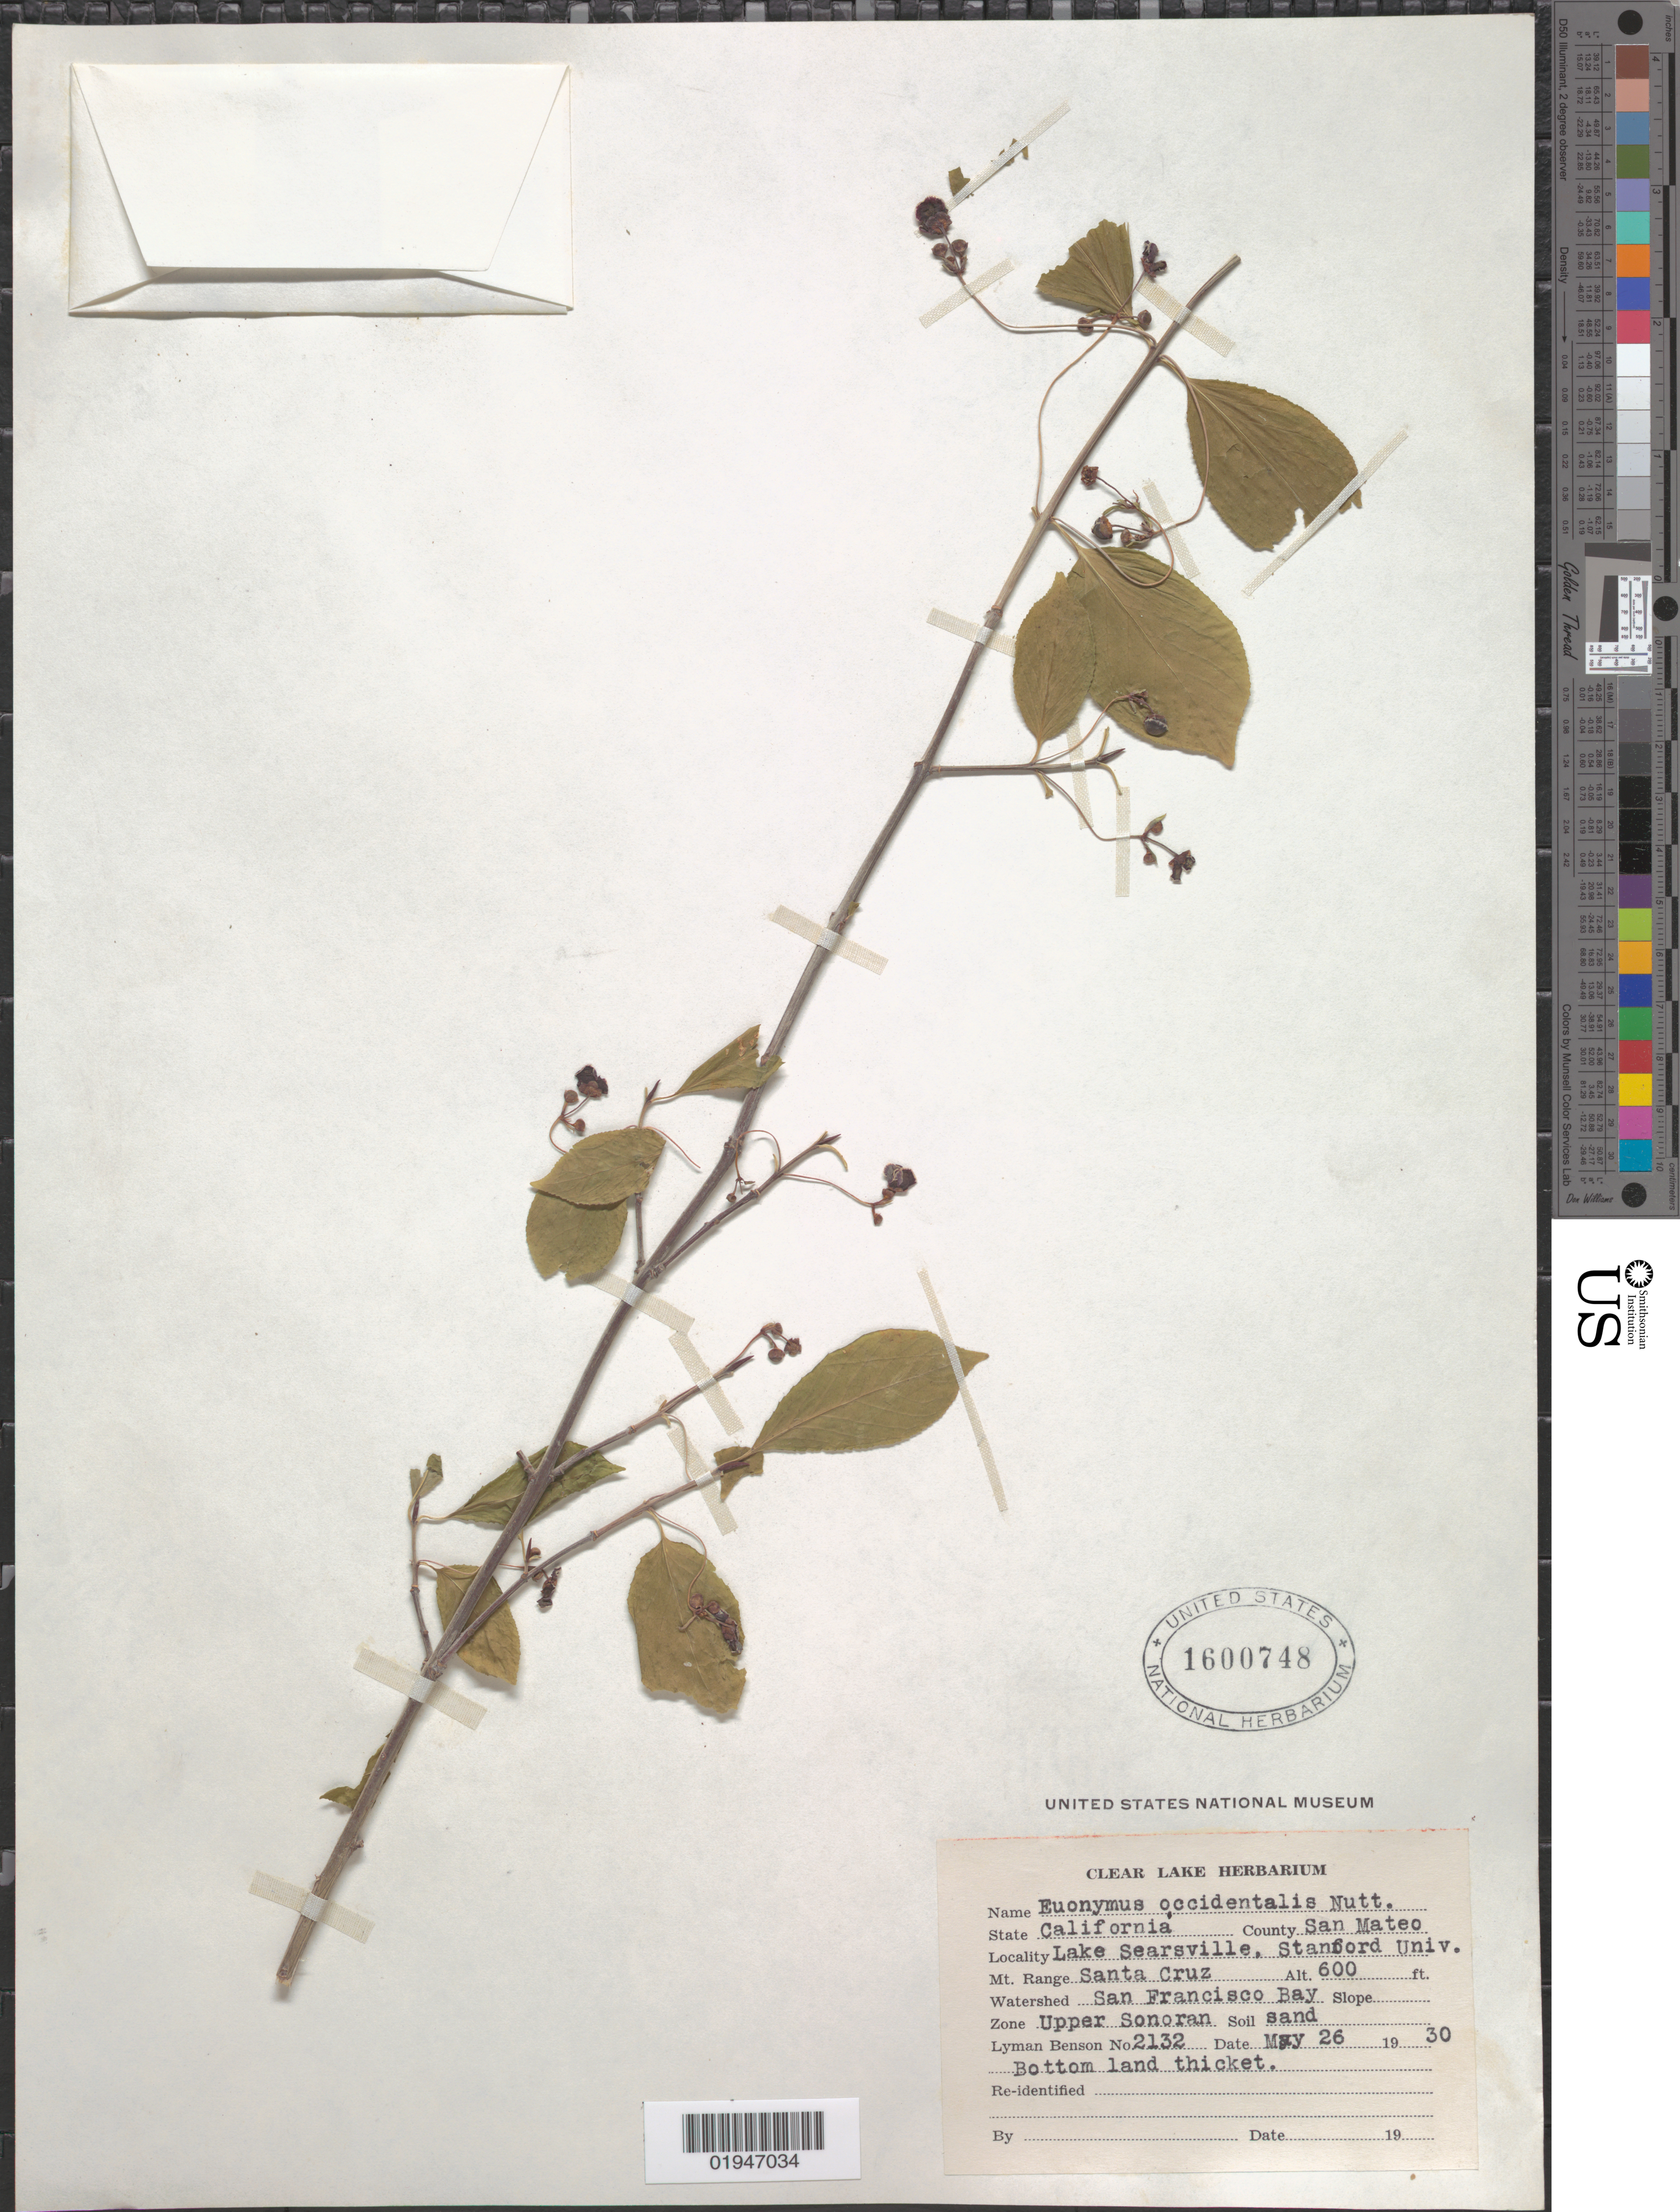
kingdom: Plantae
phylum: Tracheophyta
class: Magnoliopsida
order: Celastrales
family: Celastraceae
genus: Euonymus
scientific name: Euonymus occidentalis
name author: Nutt. ex Torr.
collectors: L. D. Benson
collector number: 2132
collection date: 1930-05-26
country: United States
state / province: California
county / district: San Mateo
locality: Lake Searsville, Stanford Univ., Santa Cruz Mountains, Upper Sonoran zone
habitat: San Francisco Bay watershed, soil sand; bottom land thicket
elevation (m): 183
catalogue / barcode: US 1600748